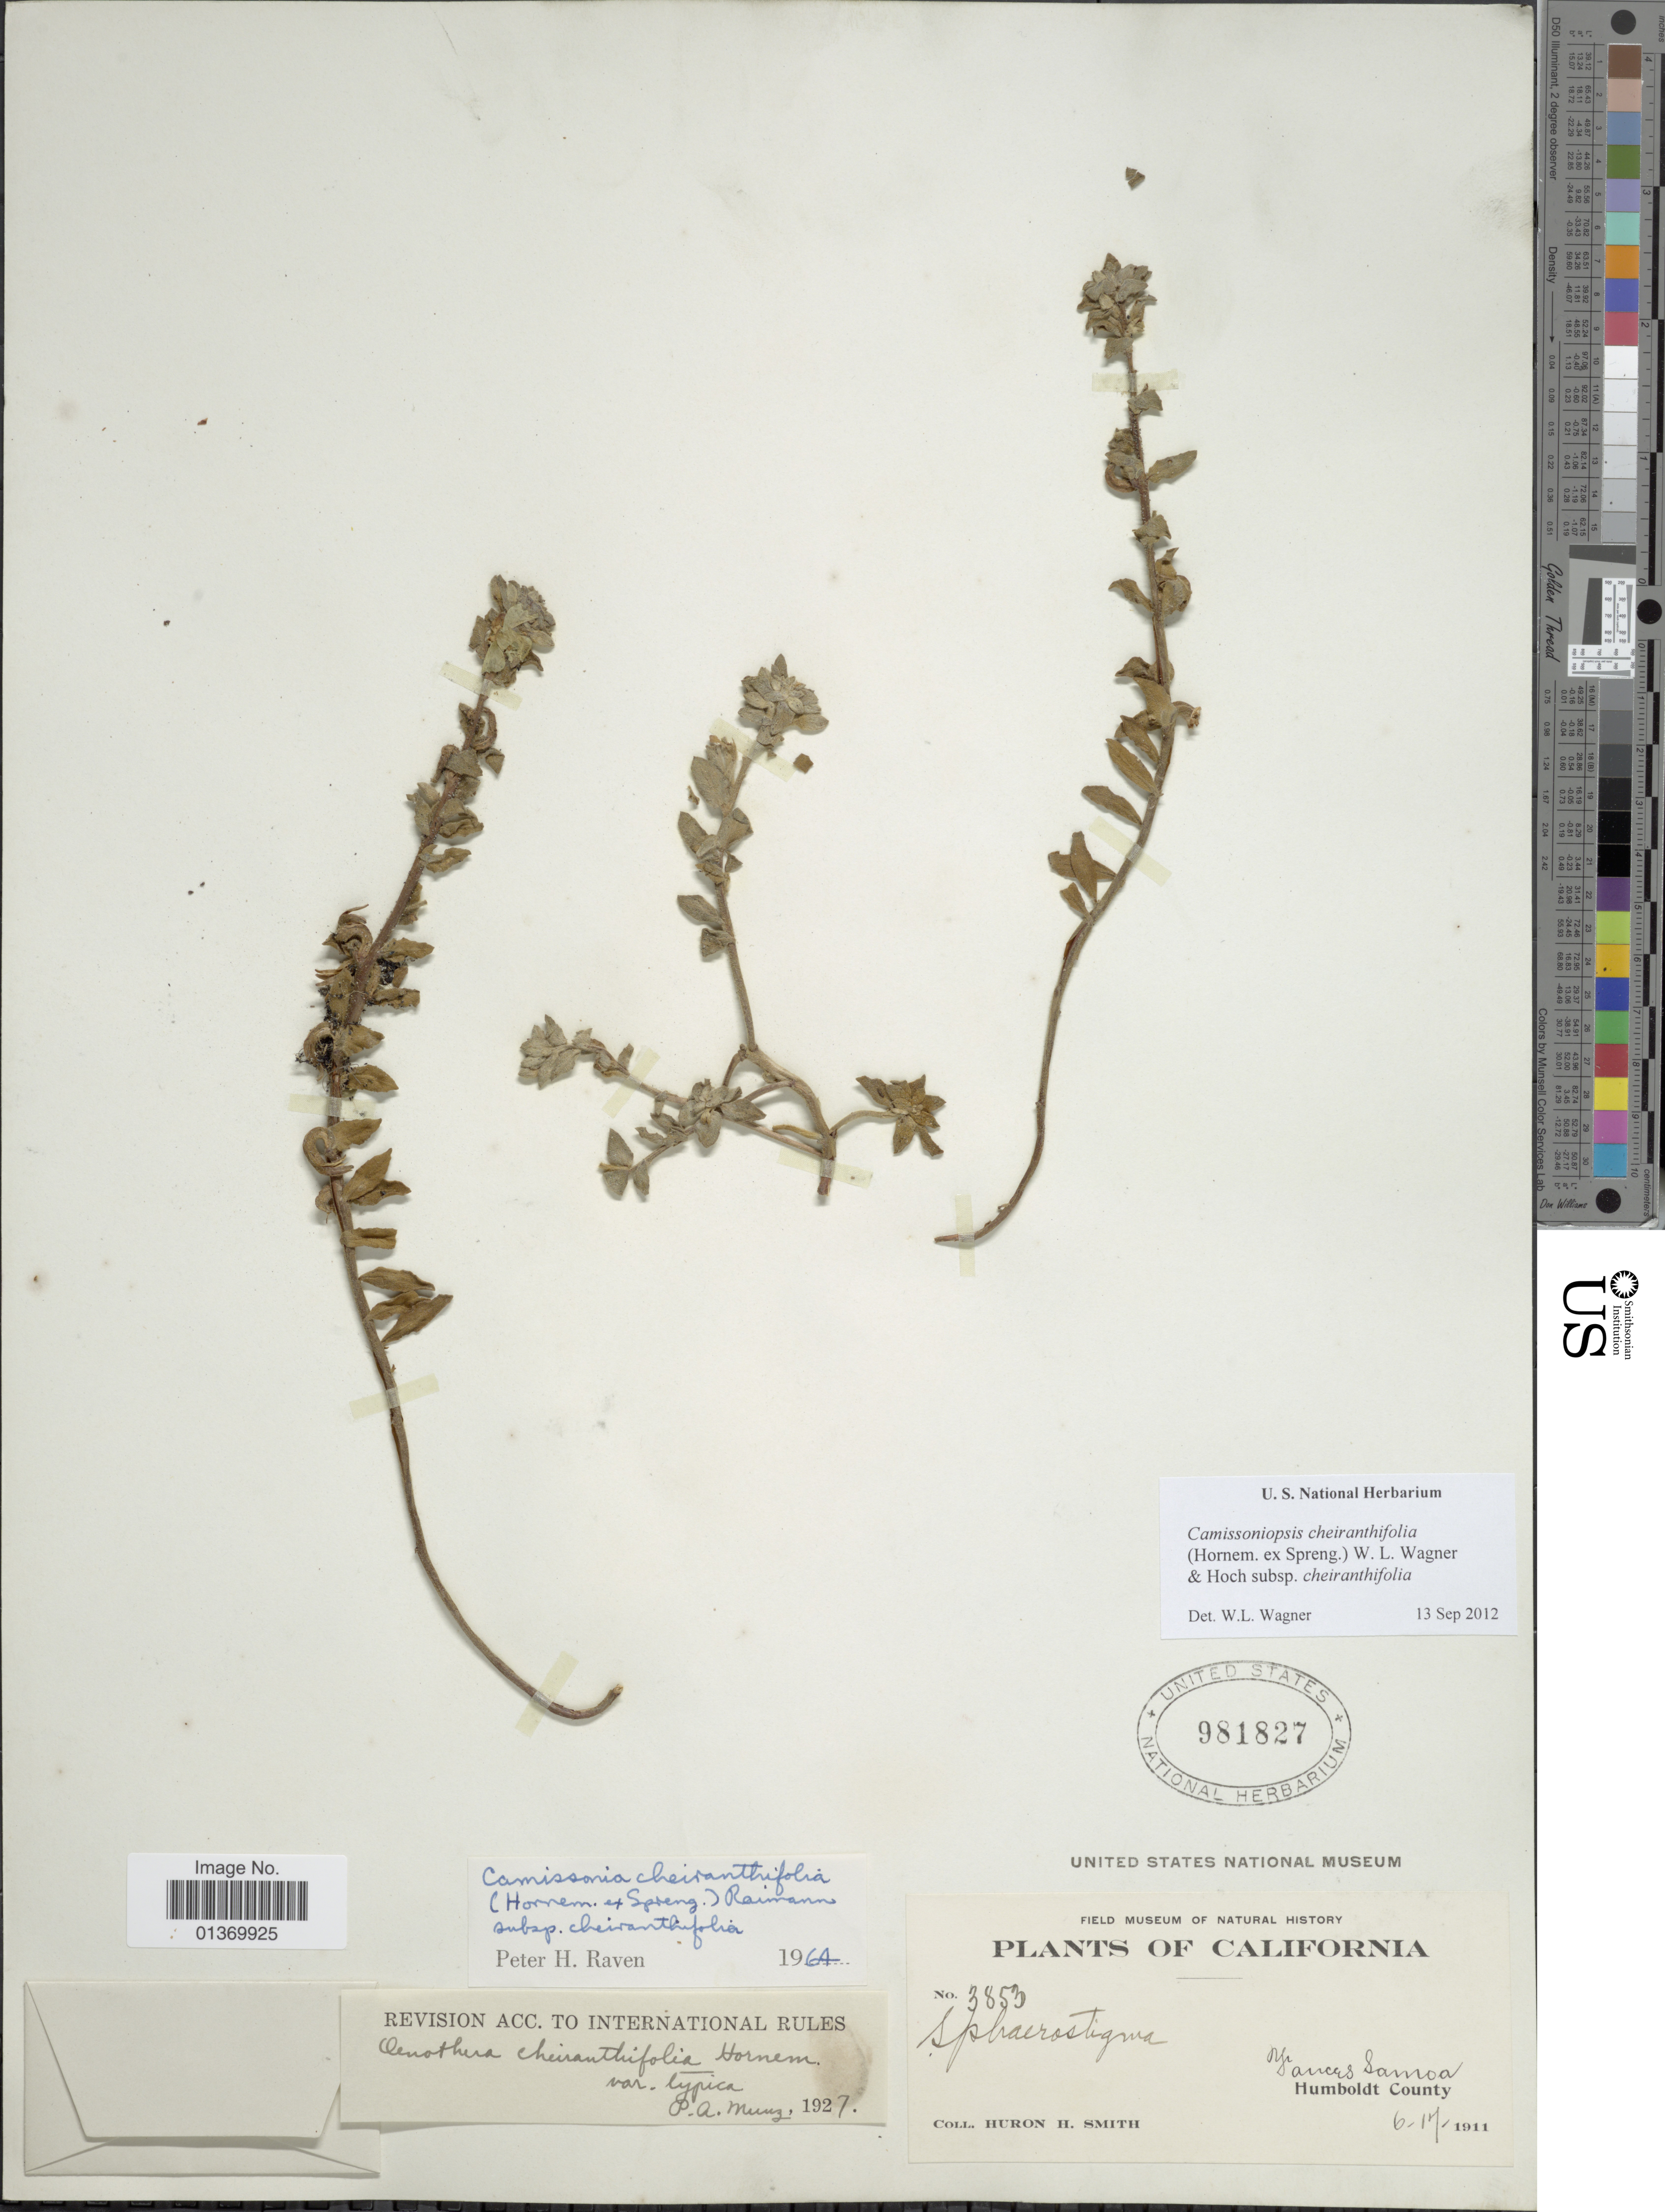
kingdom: Plantae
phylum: Tracheophyta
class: Magnoliopsida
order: Myrtales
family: Onagraceae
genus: Camissoniopsis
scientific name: Camissoniopsis cheiranthifolia subsp. cheiranthifolia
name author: (Hornem. ex Spreng.) W.L. Wagner & Hoch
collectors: Huron H. Smith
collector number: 3853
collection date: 1911-06-17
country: United States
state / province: California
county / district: Humboldt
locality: Yancys Samoa, Humboldt County.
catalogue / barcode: US 981827